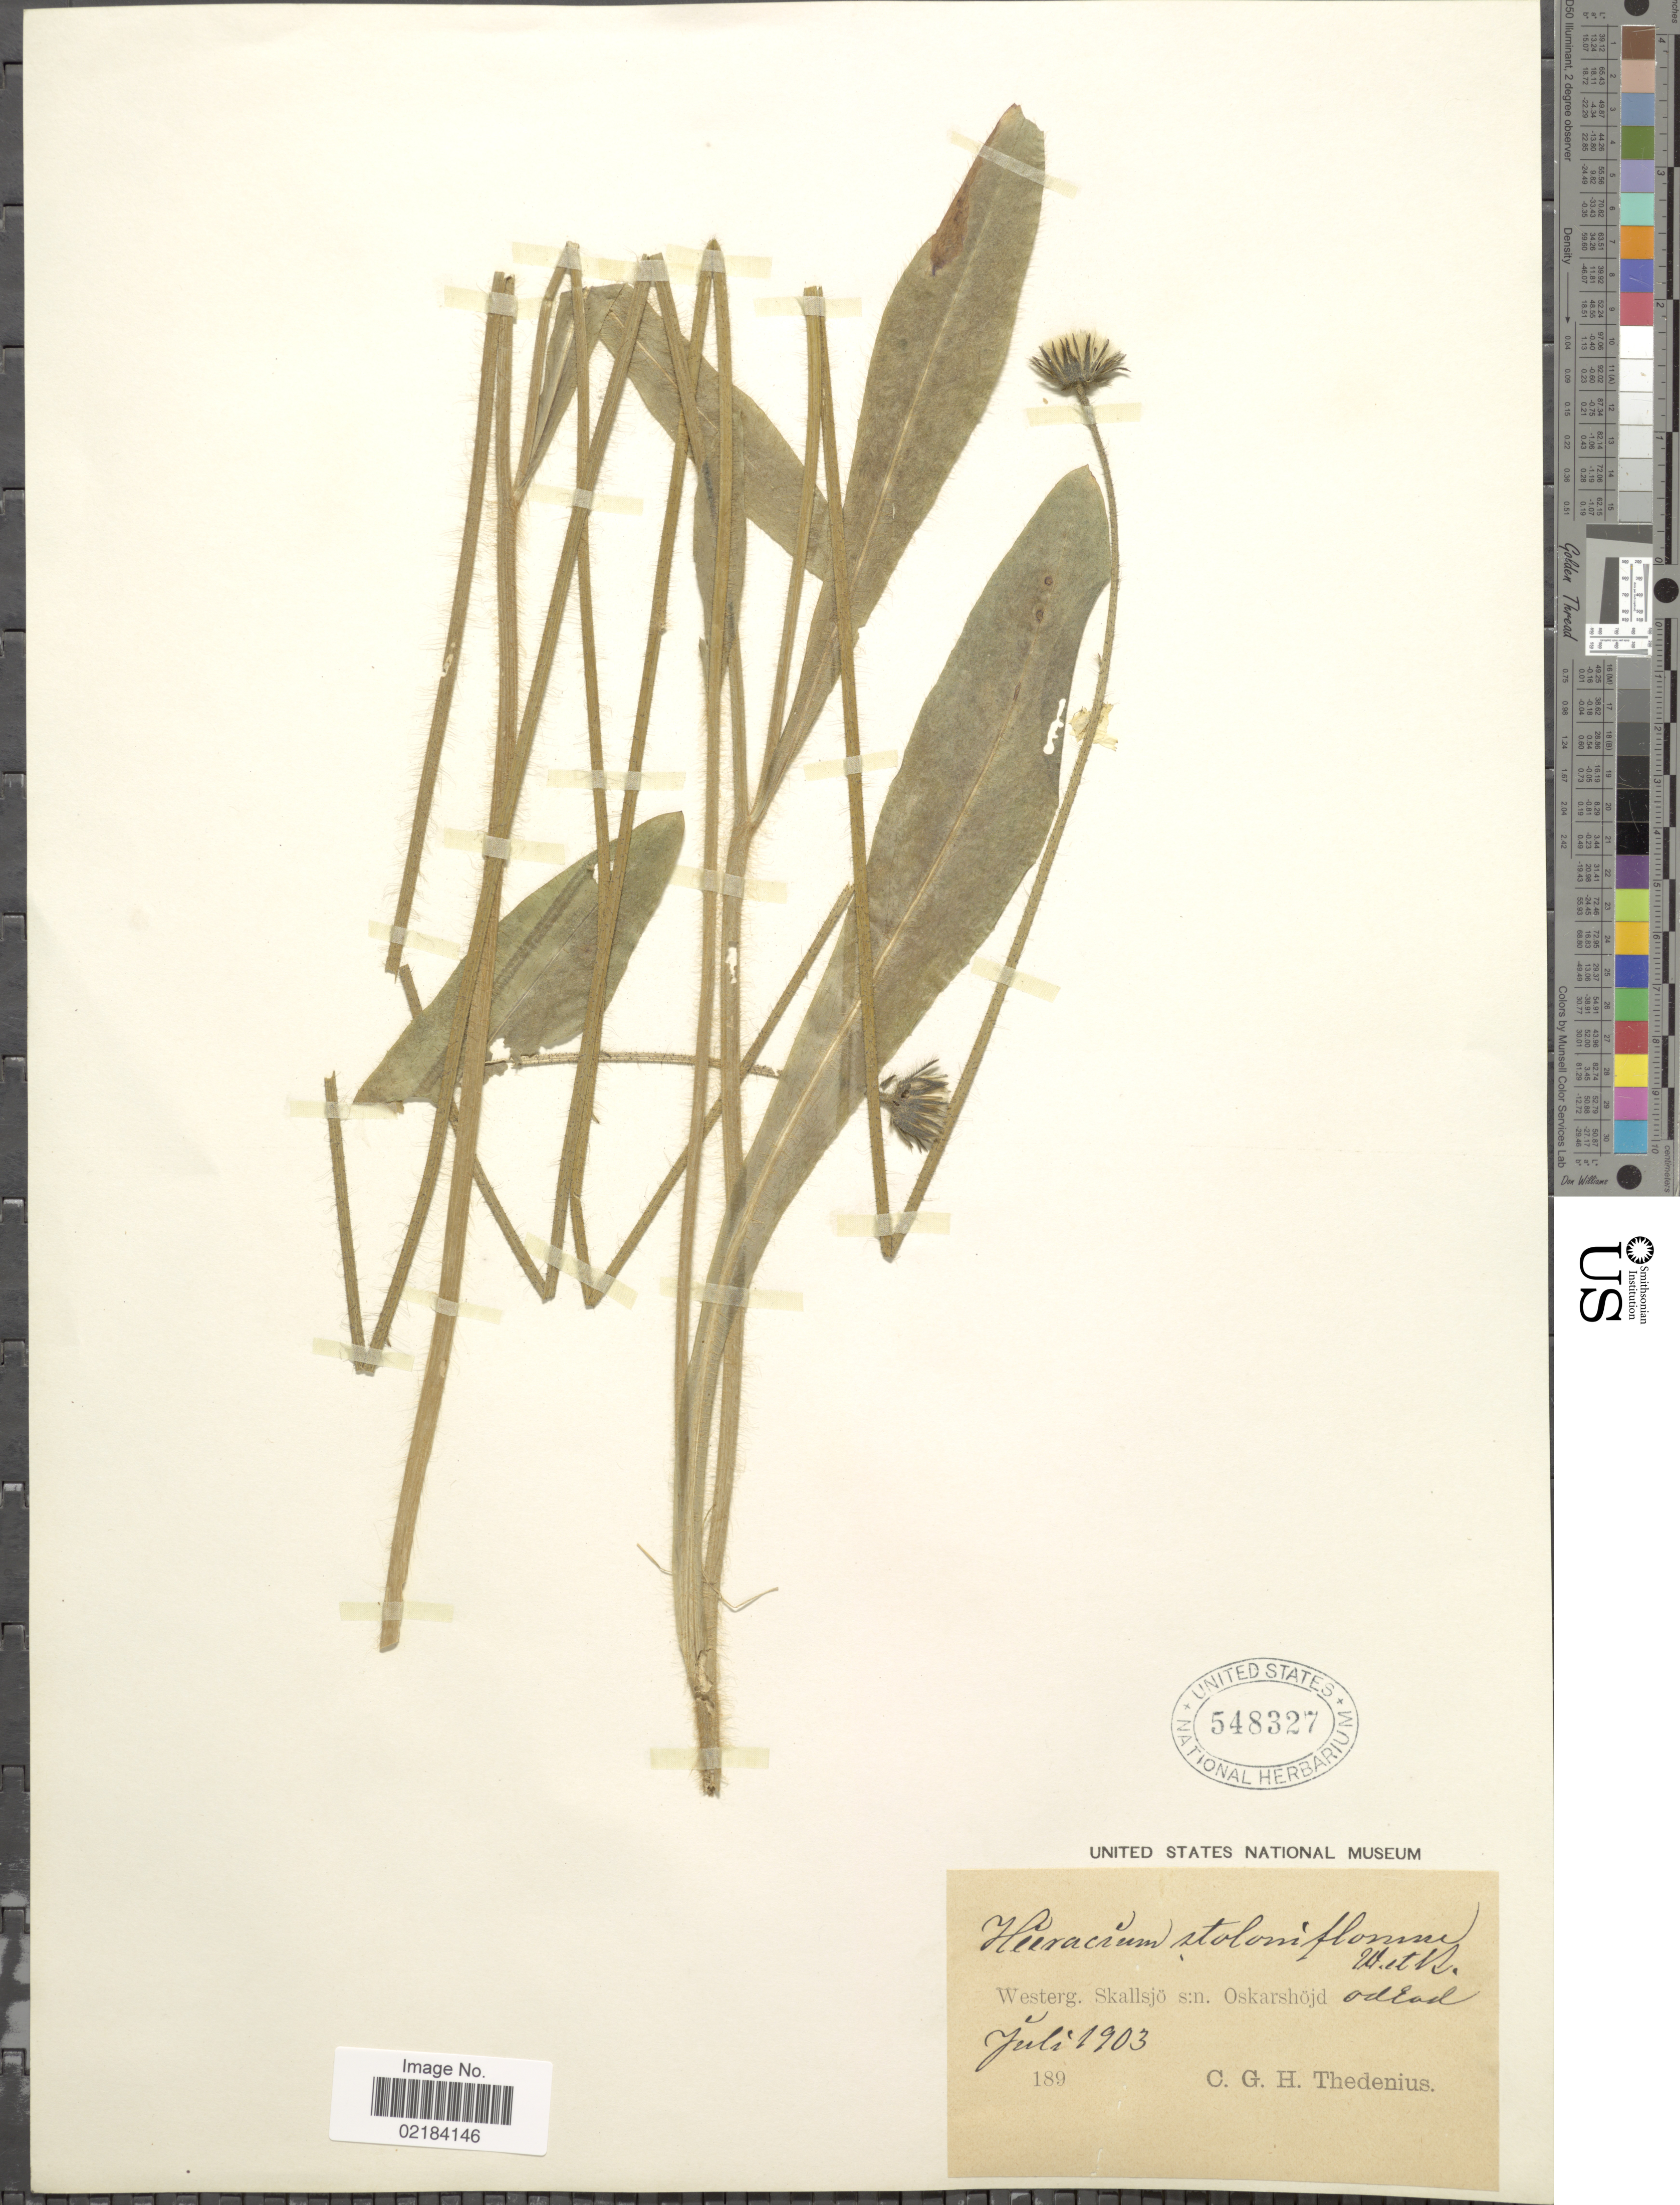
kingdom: Plantae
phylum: Tracheophyta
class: Magnoliopsida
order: Asterales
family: Asteraceae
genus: Pilosella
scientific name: Pilosella stoloniflora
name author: (Waldst. & Kit.) F.W. Schultz & Sch. Bip.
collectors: C. Thedenius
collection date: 1903-07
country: Sweden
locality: Westerg. Skallsjö s:n. Oskarshöjd.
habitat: odlad.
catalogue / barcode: US 548327